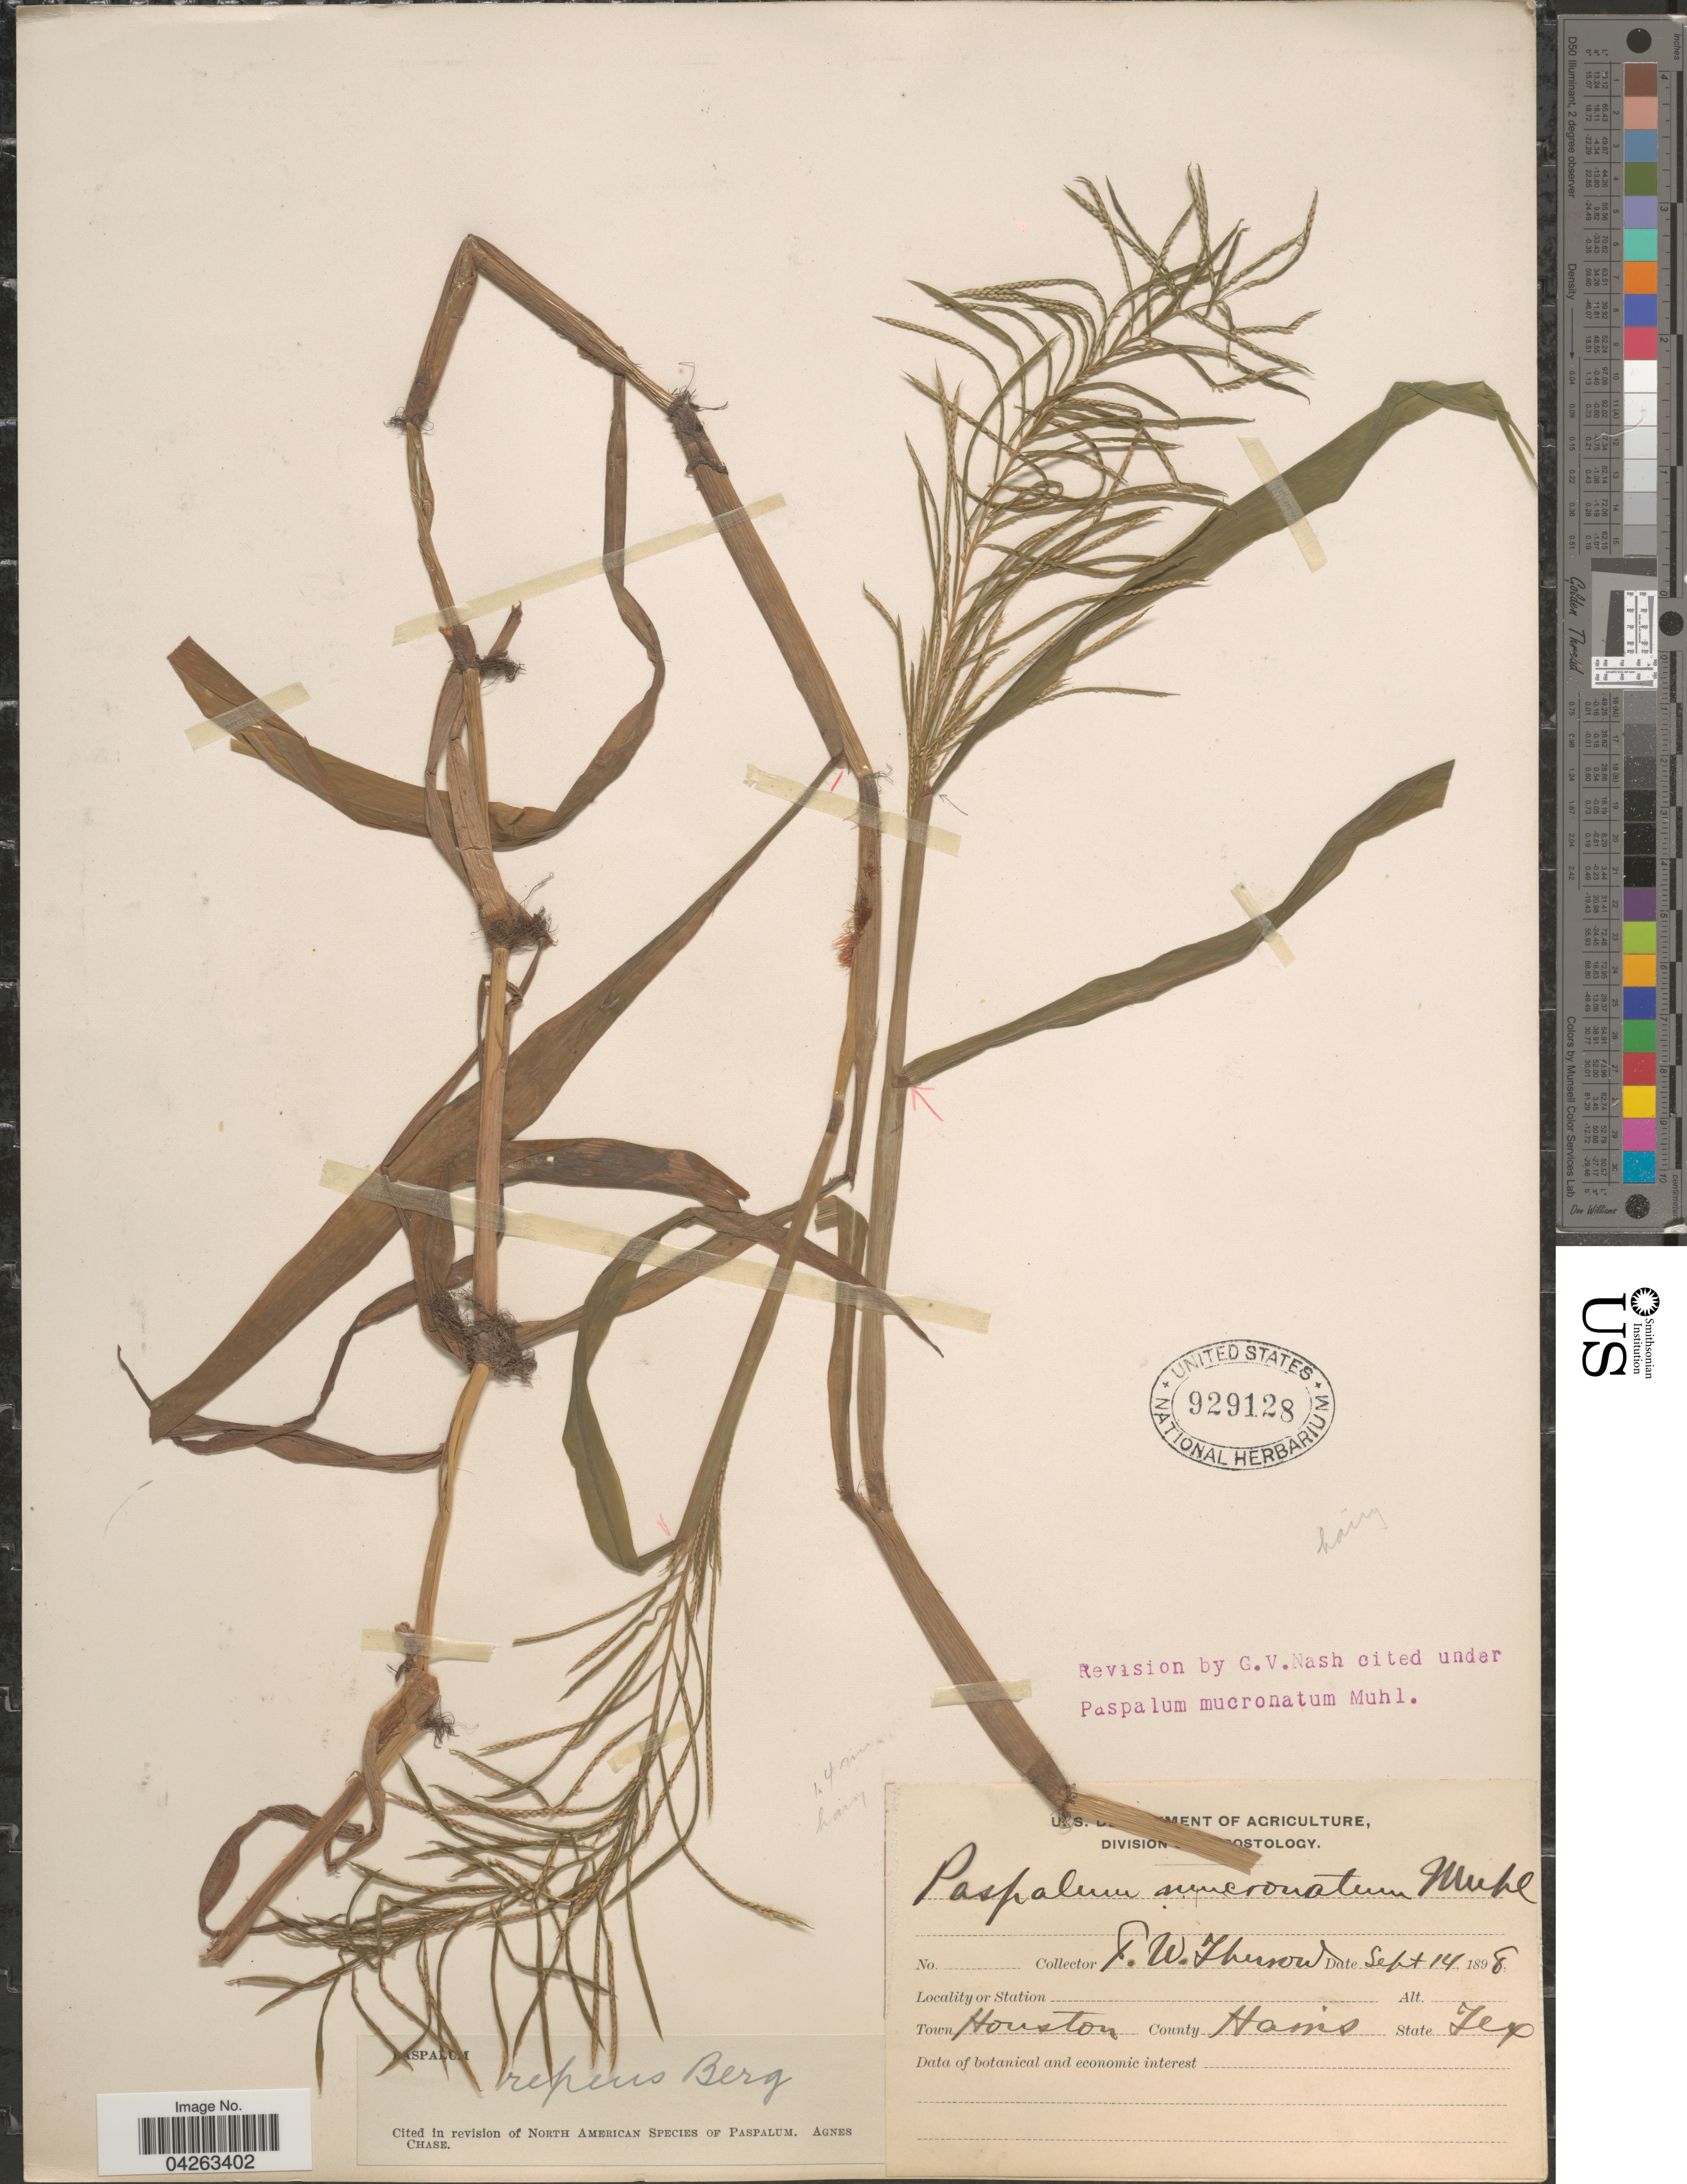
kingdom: Plantae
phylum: Tracheophyta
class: Liliopsida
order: Poales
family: Poaceae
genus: Paspalum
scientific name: Paspalum repens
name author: P.J. Bergius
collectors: F. W. Thurow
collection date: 1898-09-14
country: United States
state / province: Texas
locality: Town Houston. County Harris.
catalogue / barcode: US 929128